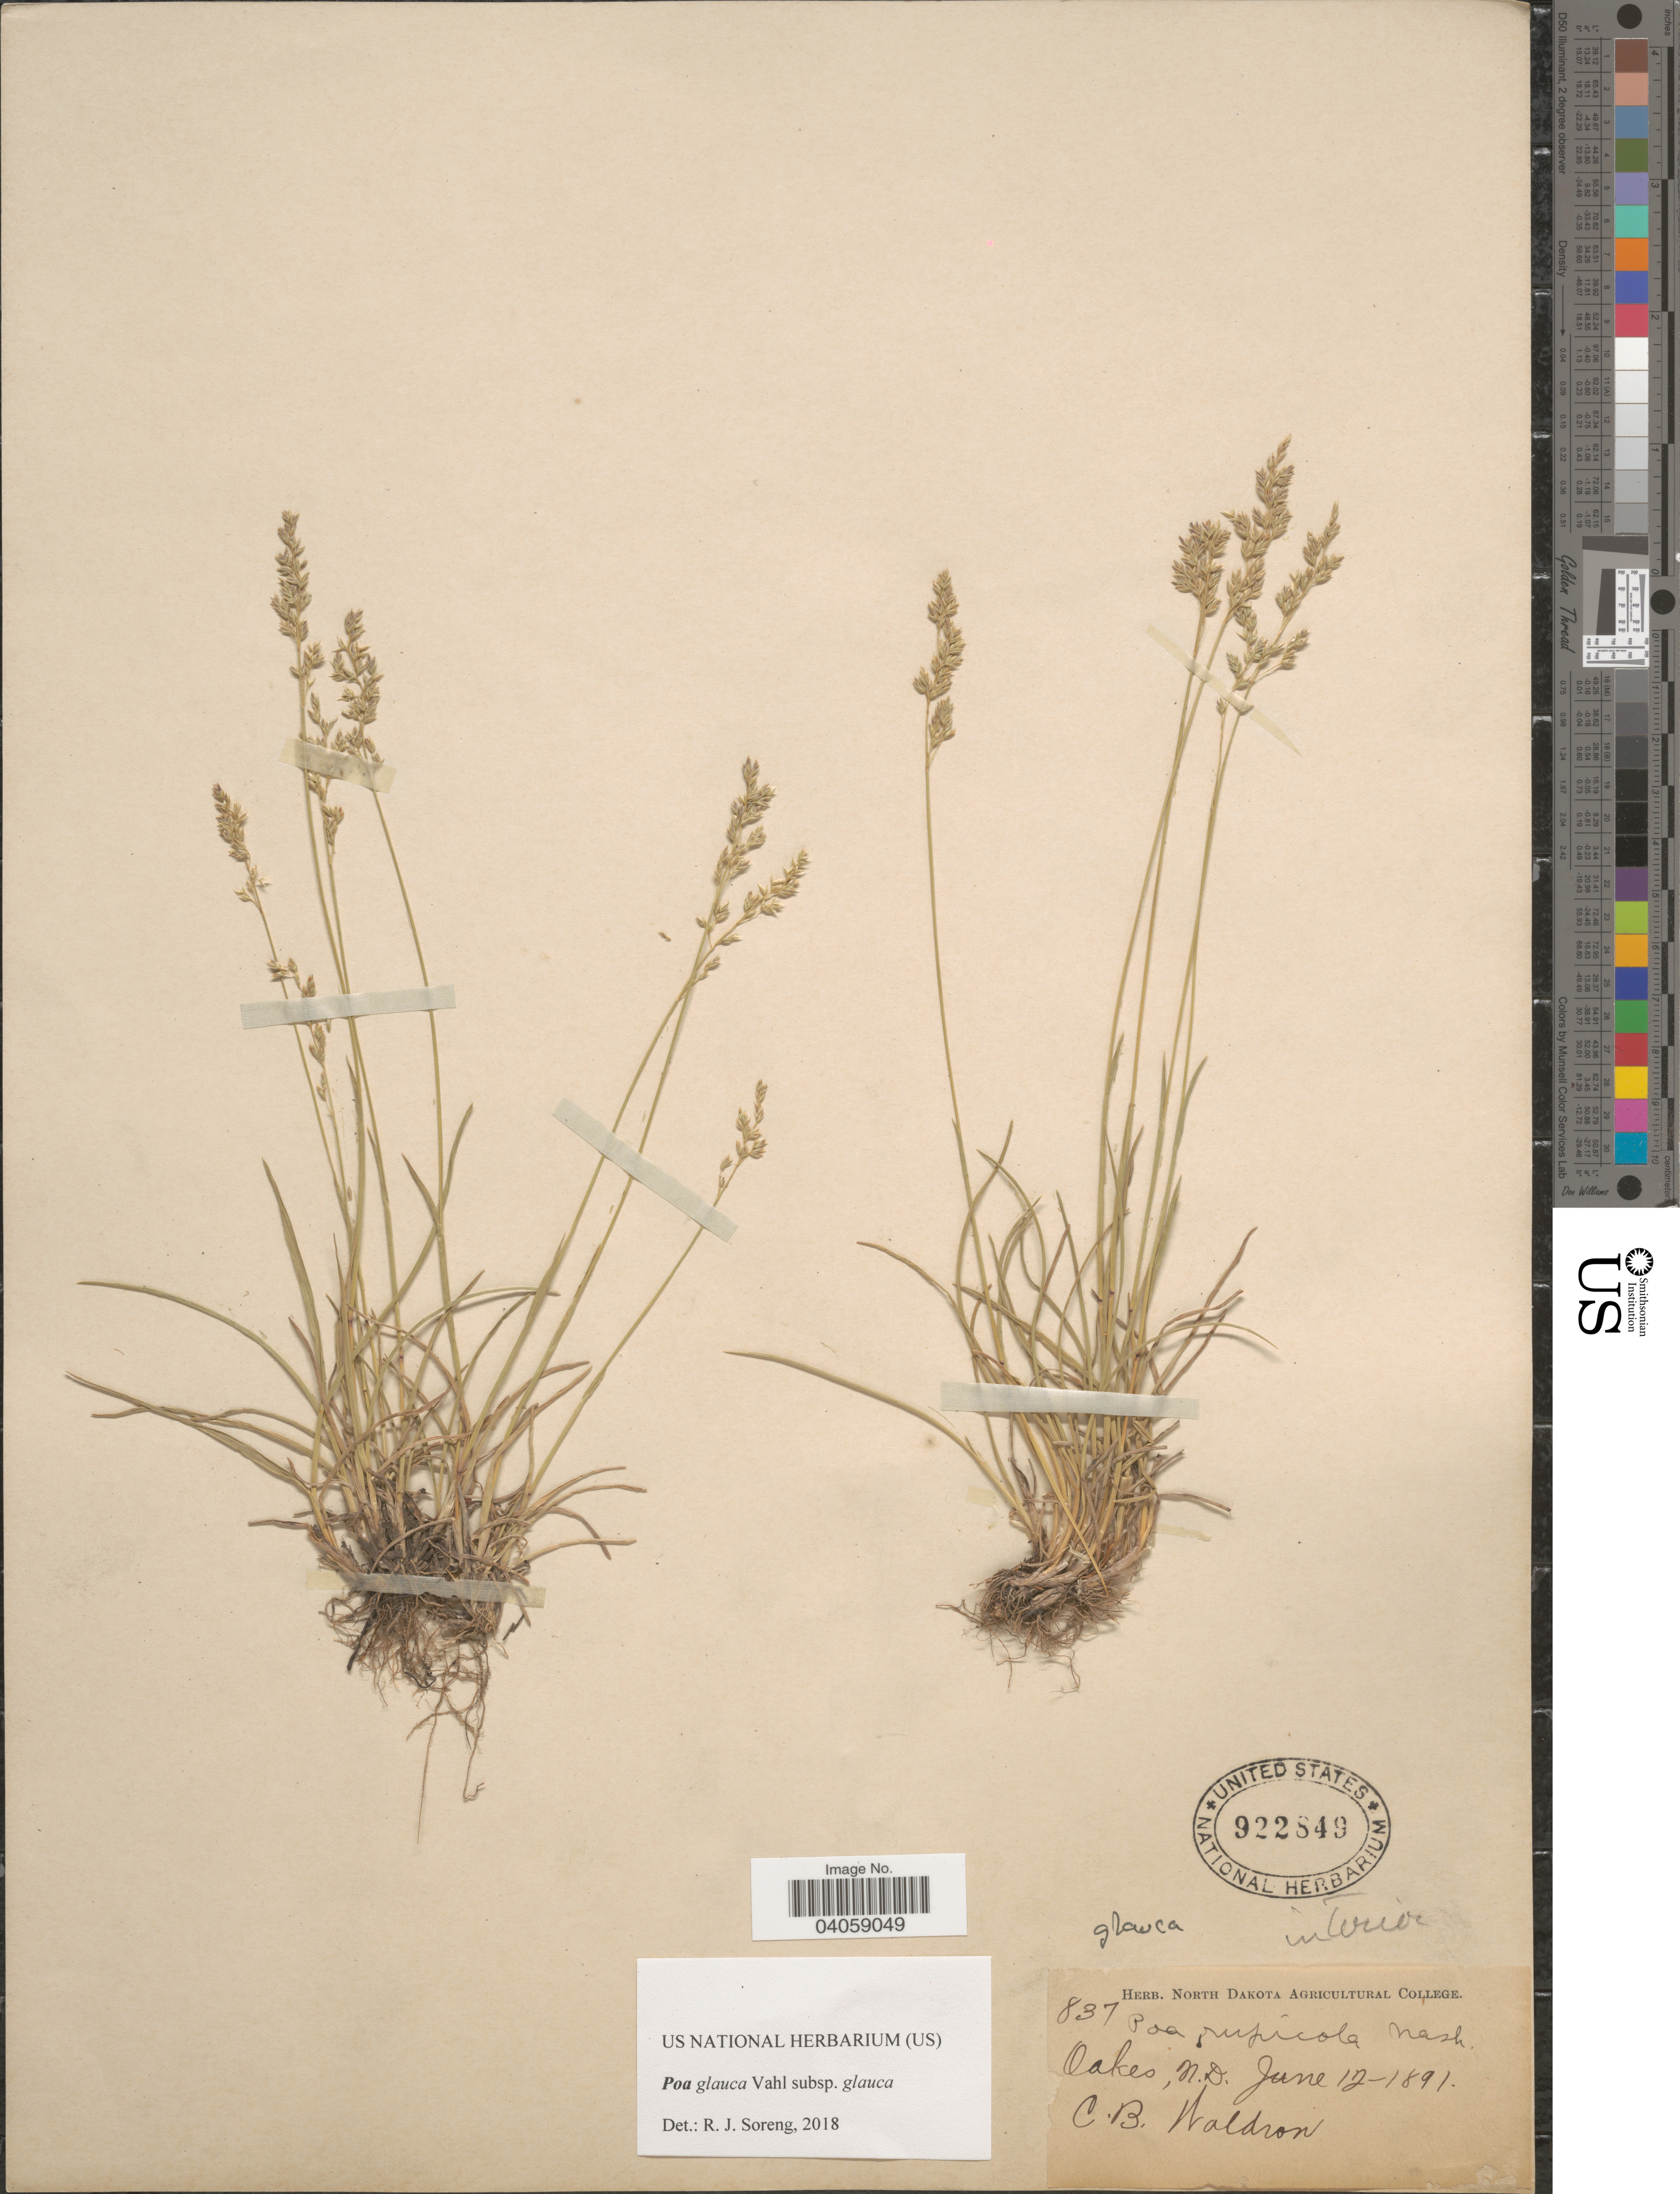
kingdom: Plantae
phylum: Tracheophyta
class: Liliopsida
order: Poales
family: Poaceae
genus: Poa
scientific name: Poa glauca subsp. glauca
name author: Vahl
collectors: C. Waldron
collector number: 837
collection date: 1891-06-12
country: United States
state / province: North Dakota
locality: Oakes.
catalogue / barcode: US 922849